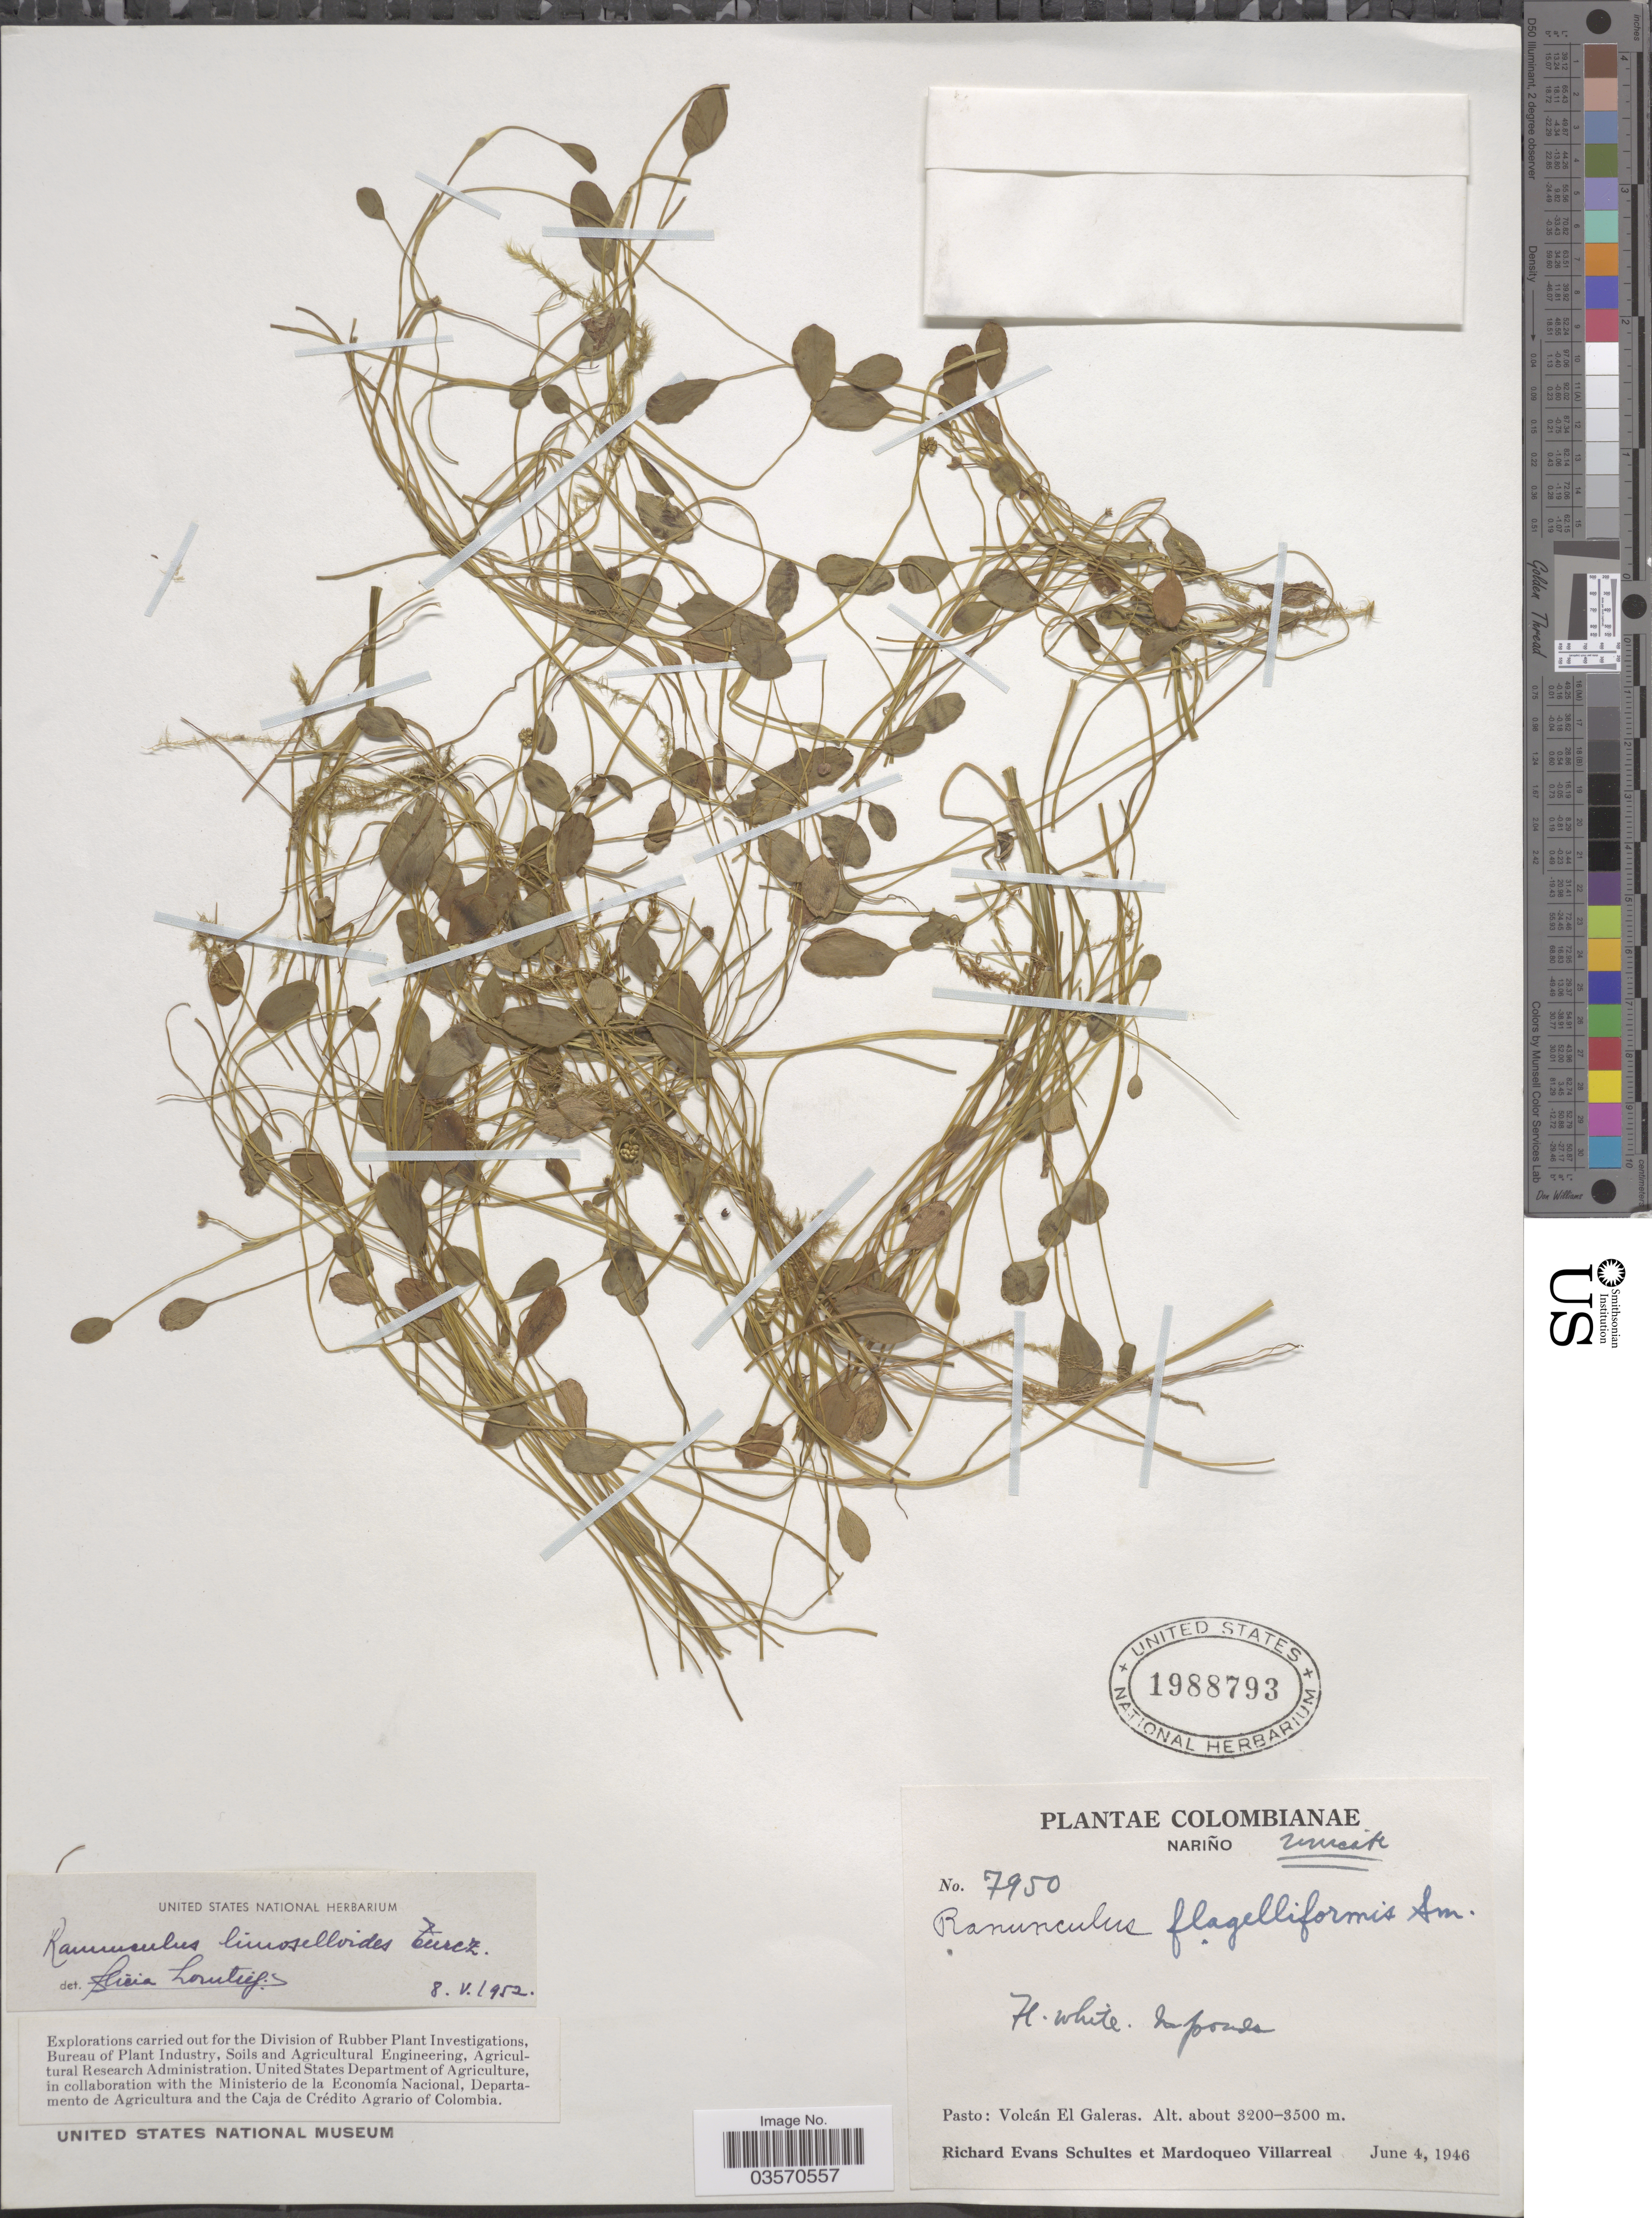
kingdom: Plantae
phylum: Tracheophyta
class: Magnoliopsida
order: Ranunculales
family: Ranunculaceae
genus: Ranunculus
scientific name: Ranunculus limoselloides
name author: Turcz.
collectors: R. E. Schultes & M. Villarreal V.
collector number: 7950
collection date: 1946-06-04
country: Colombia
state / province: Nariño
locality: Pasto: Volcán El Galeras.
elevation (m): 3200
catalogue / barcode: US 1988793